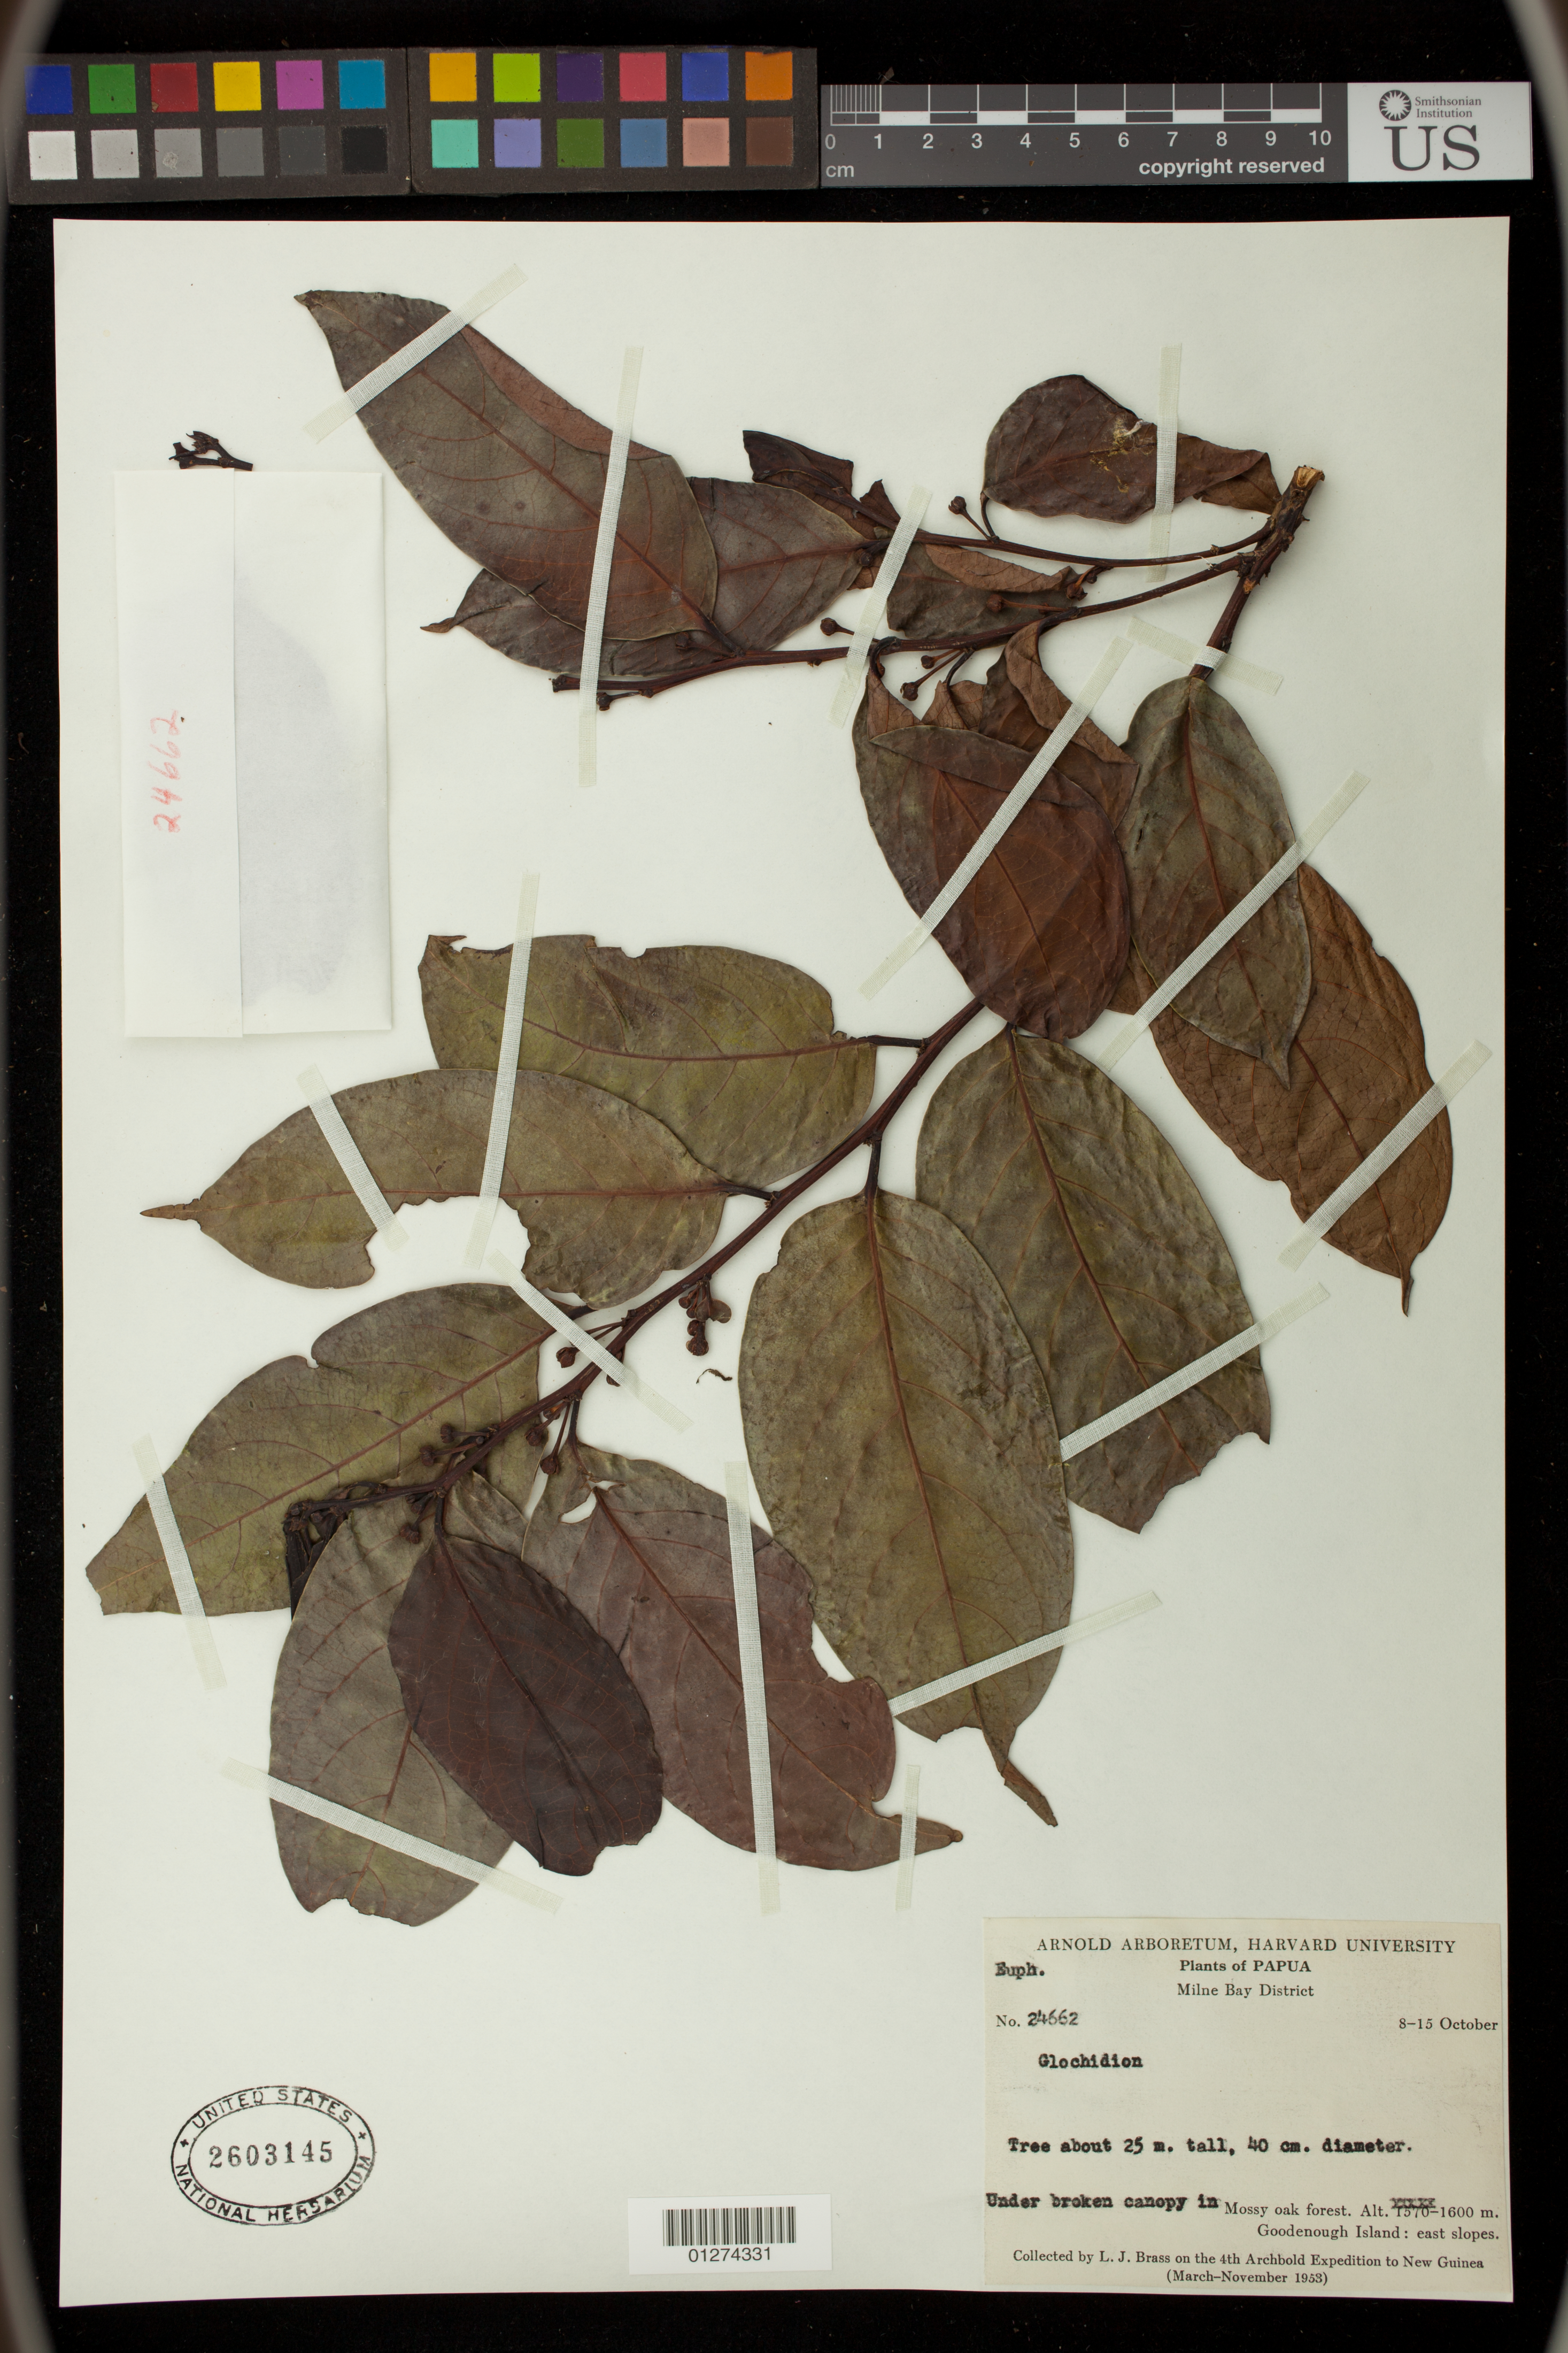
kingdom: Plantae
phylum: Tracheophyta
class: Magnoliopsida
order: Malpighiales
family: Phyllanthaceae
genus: Glochidion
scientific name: Glochidion sp.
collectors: L. J. Brass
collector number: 24662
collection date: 1953-10-08/1953-10-15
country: Papua New Guinea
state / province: Milne Bay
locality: Goodenough Island, east slopes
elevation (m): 1600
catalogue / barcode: US 2603145